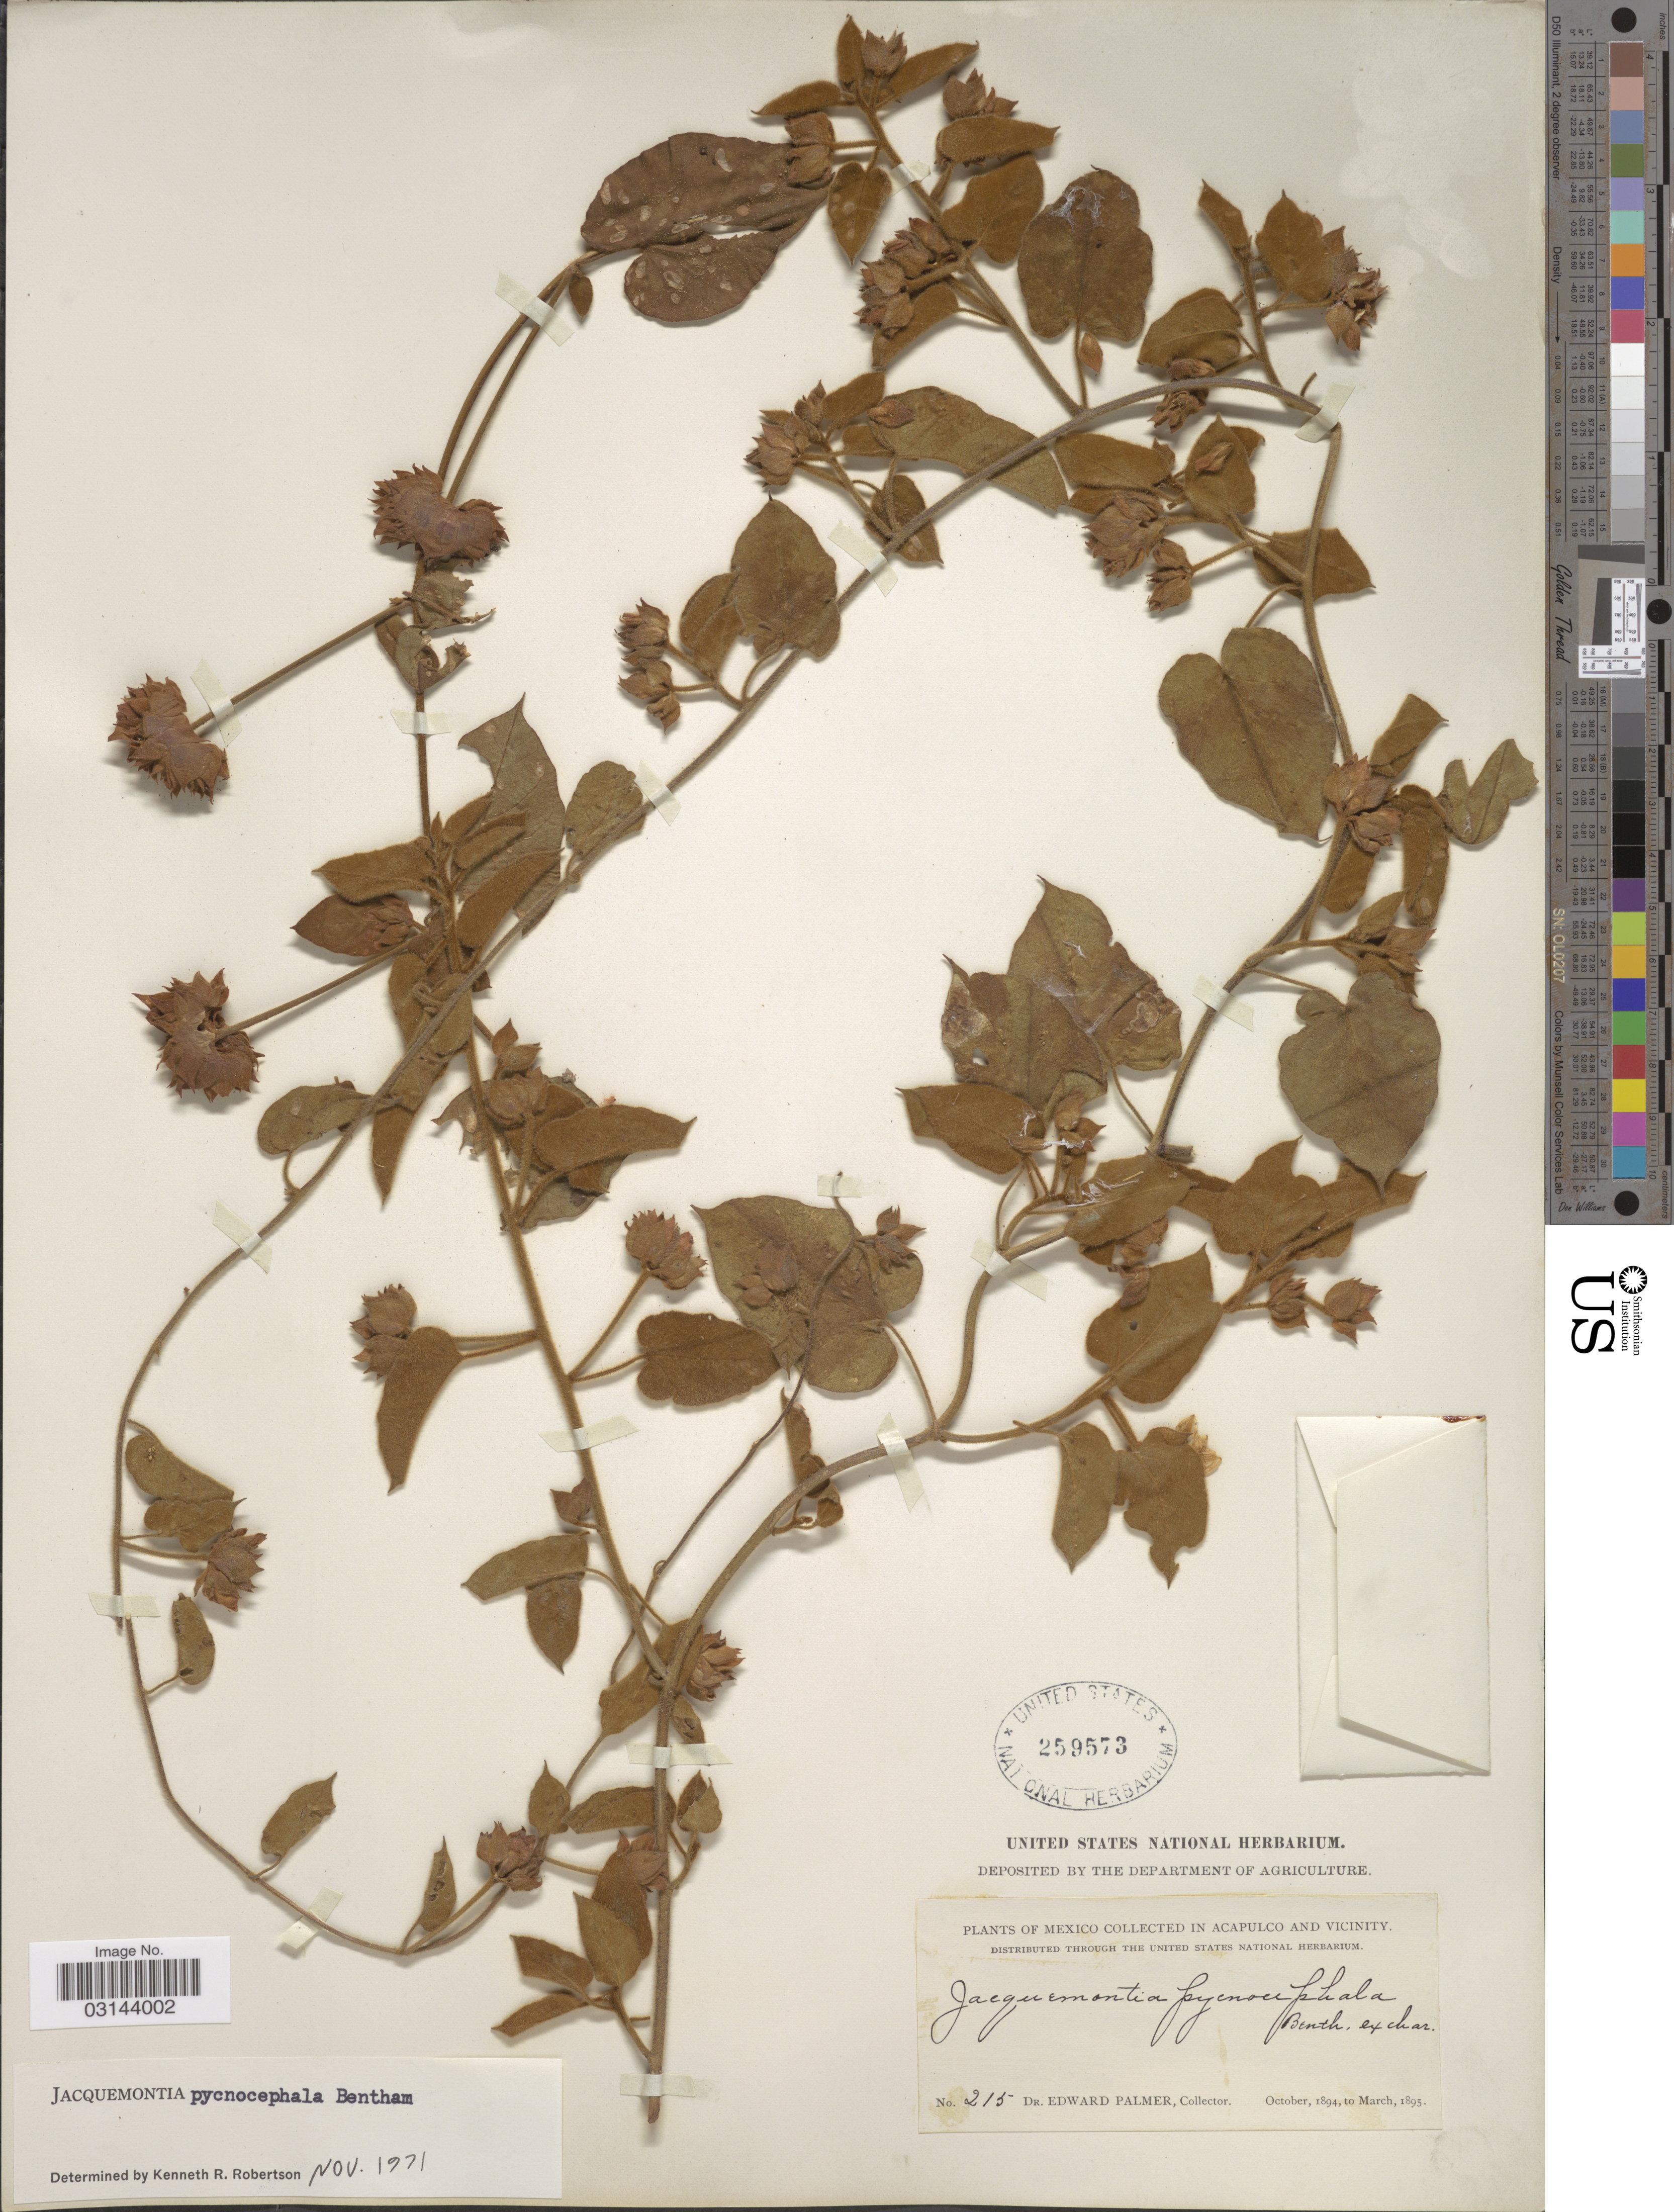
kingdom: Plantae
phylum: Tracheophyta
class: Magnoliopsida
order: Solanales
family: Convolvulaceae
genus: Jacquemontia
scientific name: Jacquemontia pycnocephala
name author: Benth.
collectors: E. Palmer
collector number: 215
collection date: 1894-10/1895-03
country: Mexico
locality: In Acapulco and Vicinity.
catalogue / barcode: US 259573